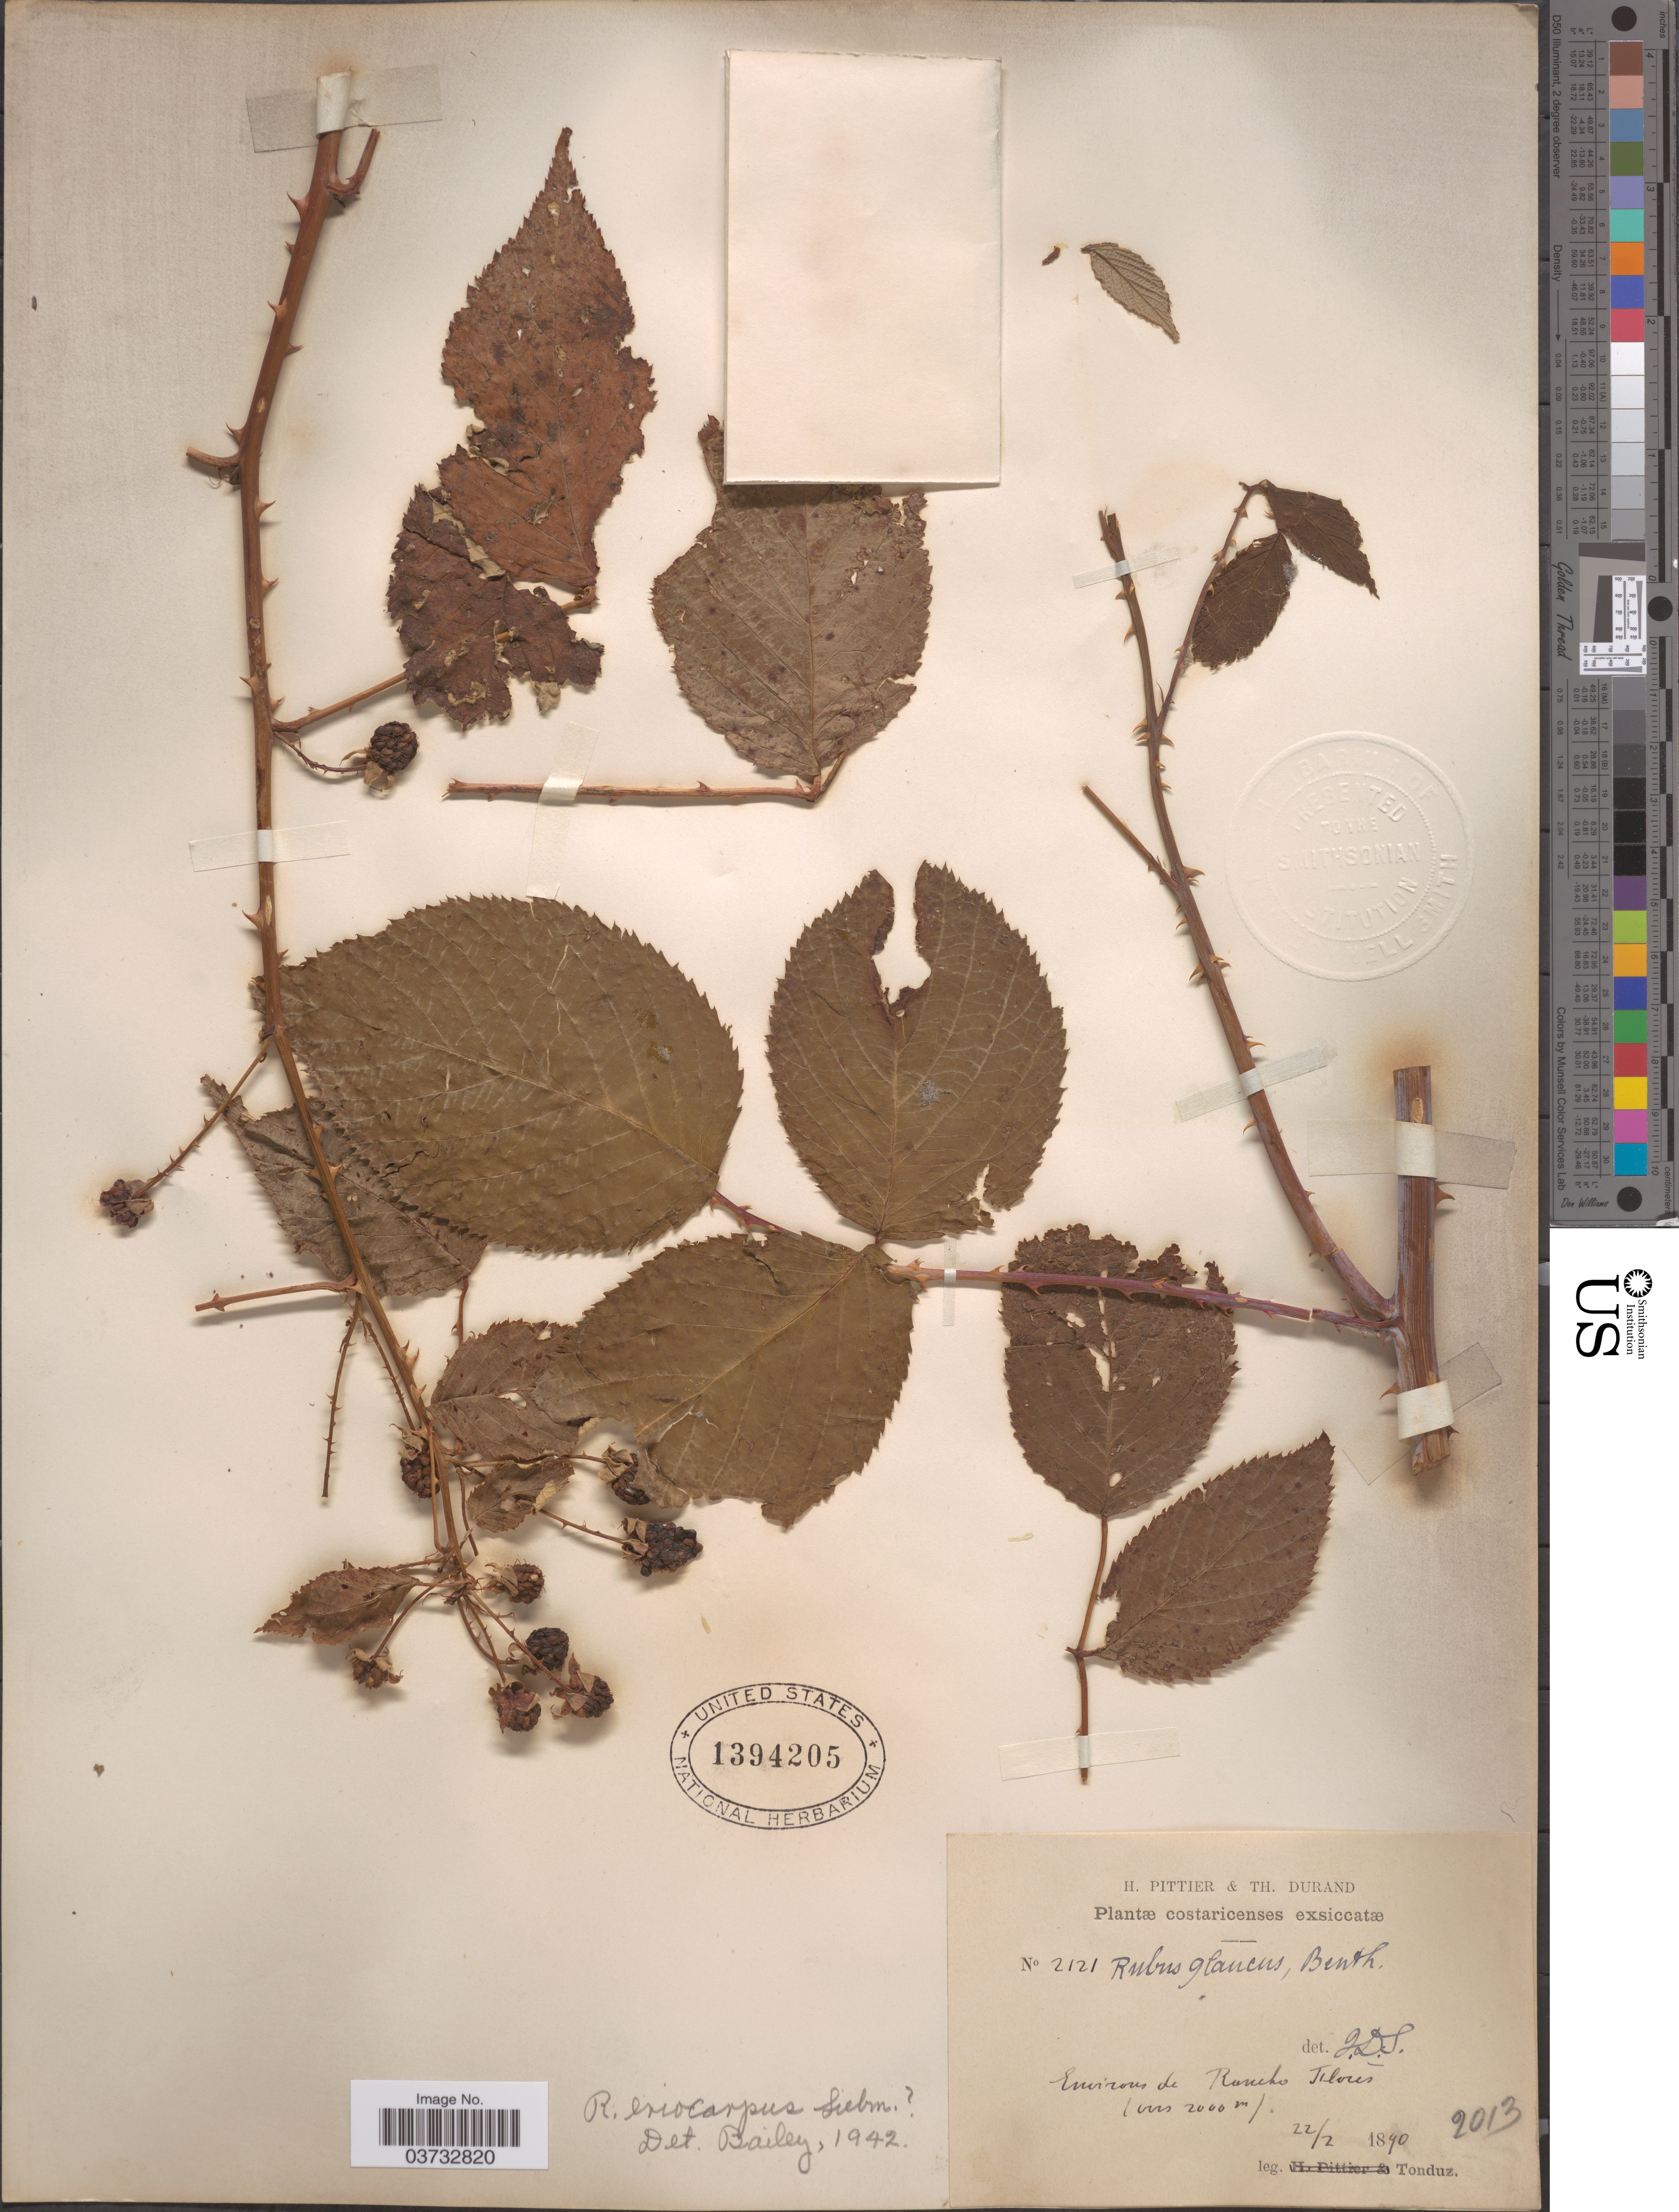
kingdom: Plantae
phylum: Tracheophyta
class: Magnoliopsida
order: Rosales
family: Rosaceae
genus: Rubus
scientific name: Rubus eriocarpus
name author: Liebm.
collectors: Tonduz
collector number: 2121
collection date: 1890-02-22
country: Costa Rica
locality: Environs de Rancho Florés.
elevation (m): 2000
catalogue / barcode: US 1394205